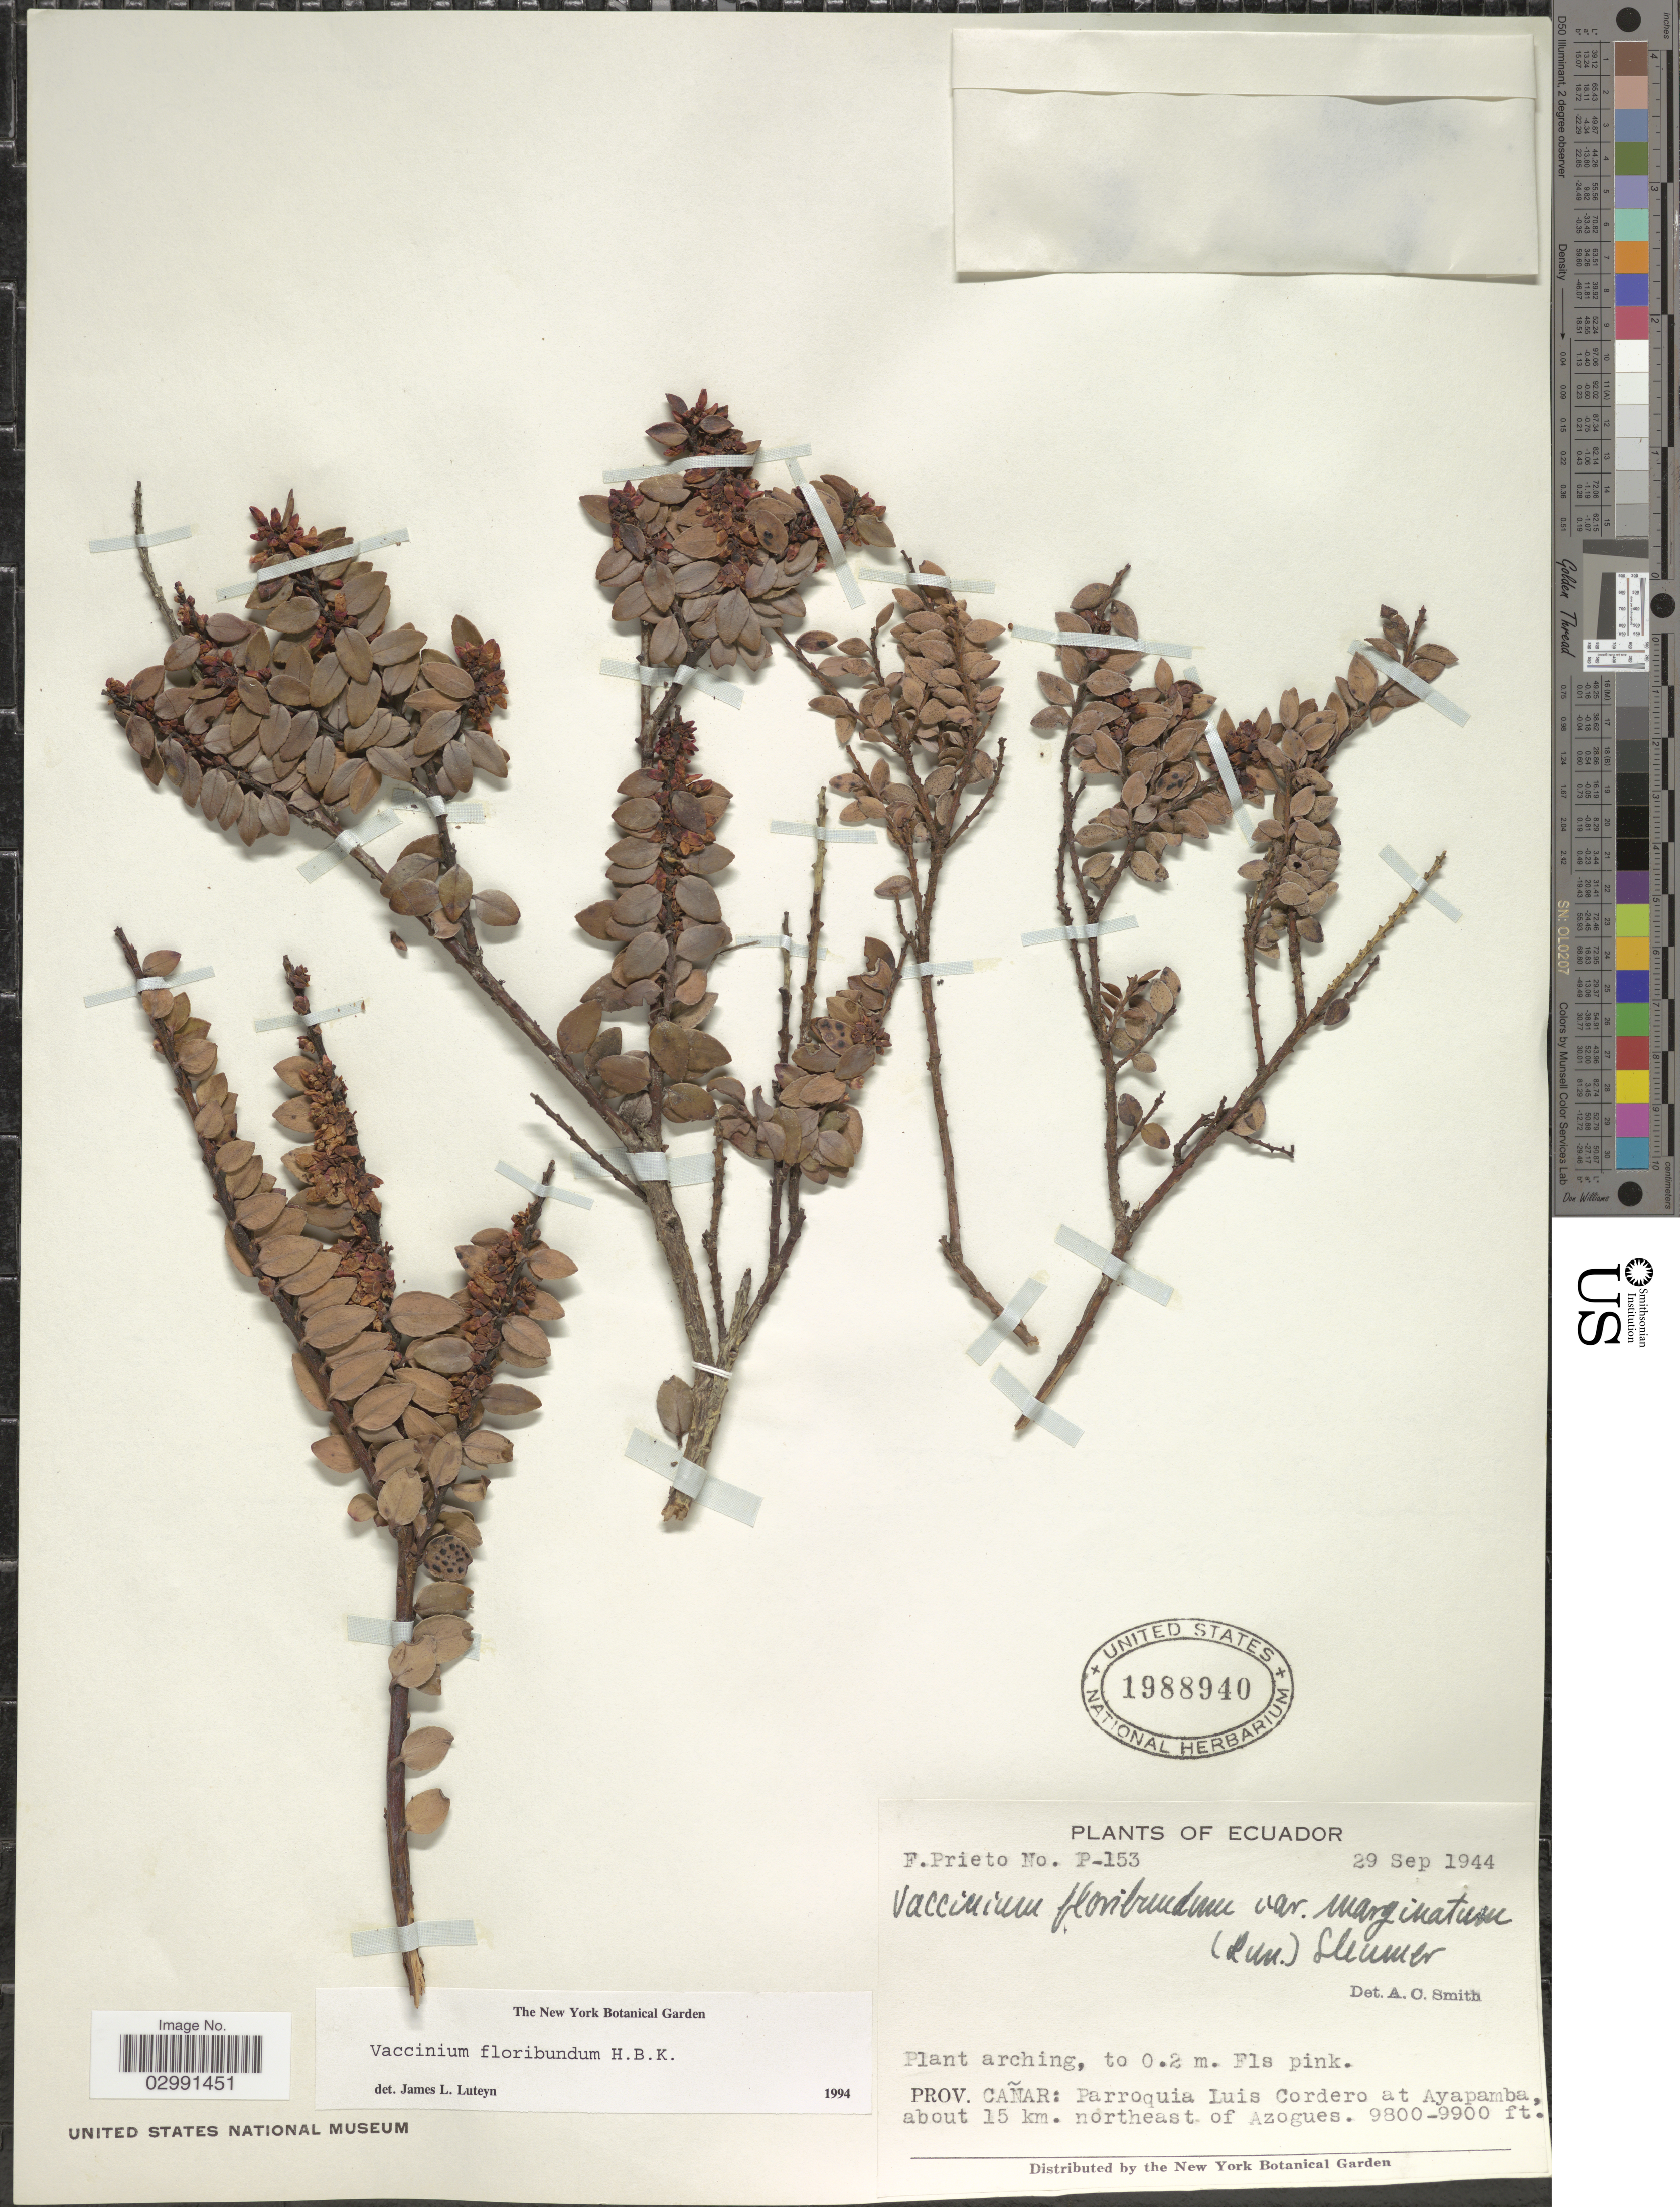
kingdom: Plantae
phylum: Tracheophyta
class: Magnoliopsida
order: Ericales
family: Ericaceae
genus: Vaccinium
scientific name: Vaccinium floribundum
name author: Kunth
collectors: F. Prieto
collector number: P-153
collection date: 1944-09-29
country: Ecuador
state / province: Cañar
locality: Parroquia Luis Cordero at Ayapamba, about 15 km. northeast of Azogues.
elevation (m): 2987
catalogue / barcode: US 1988940